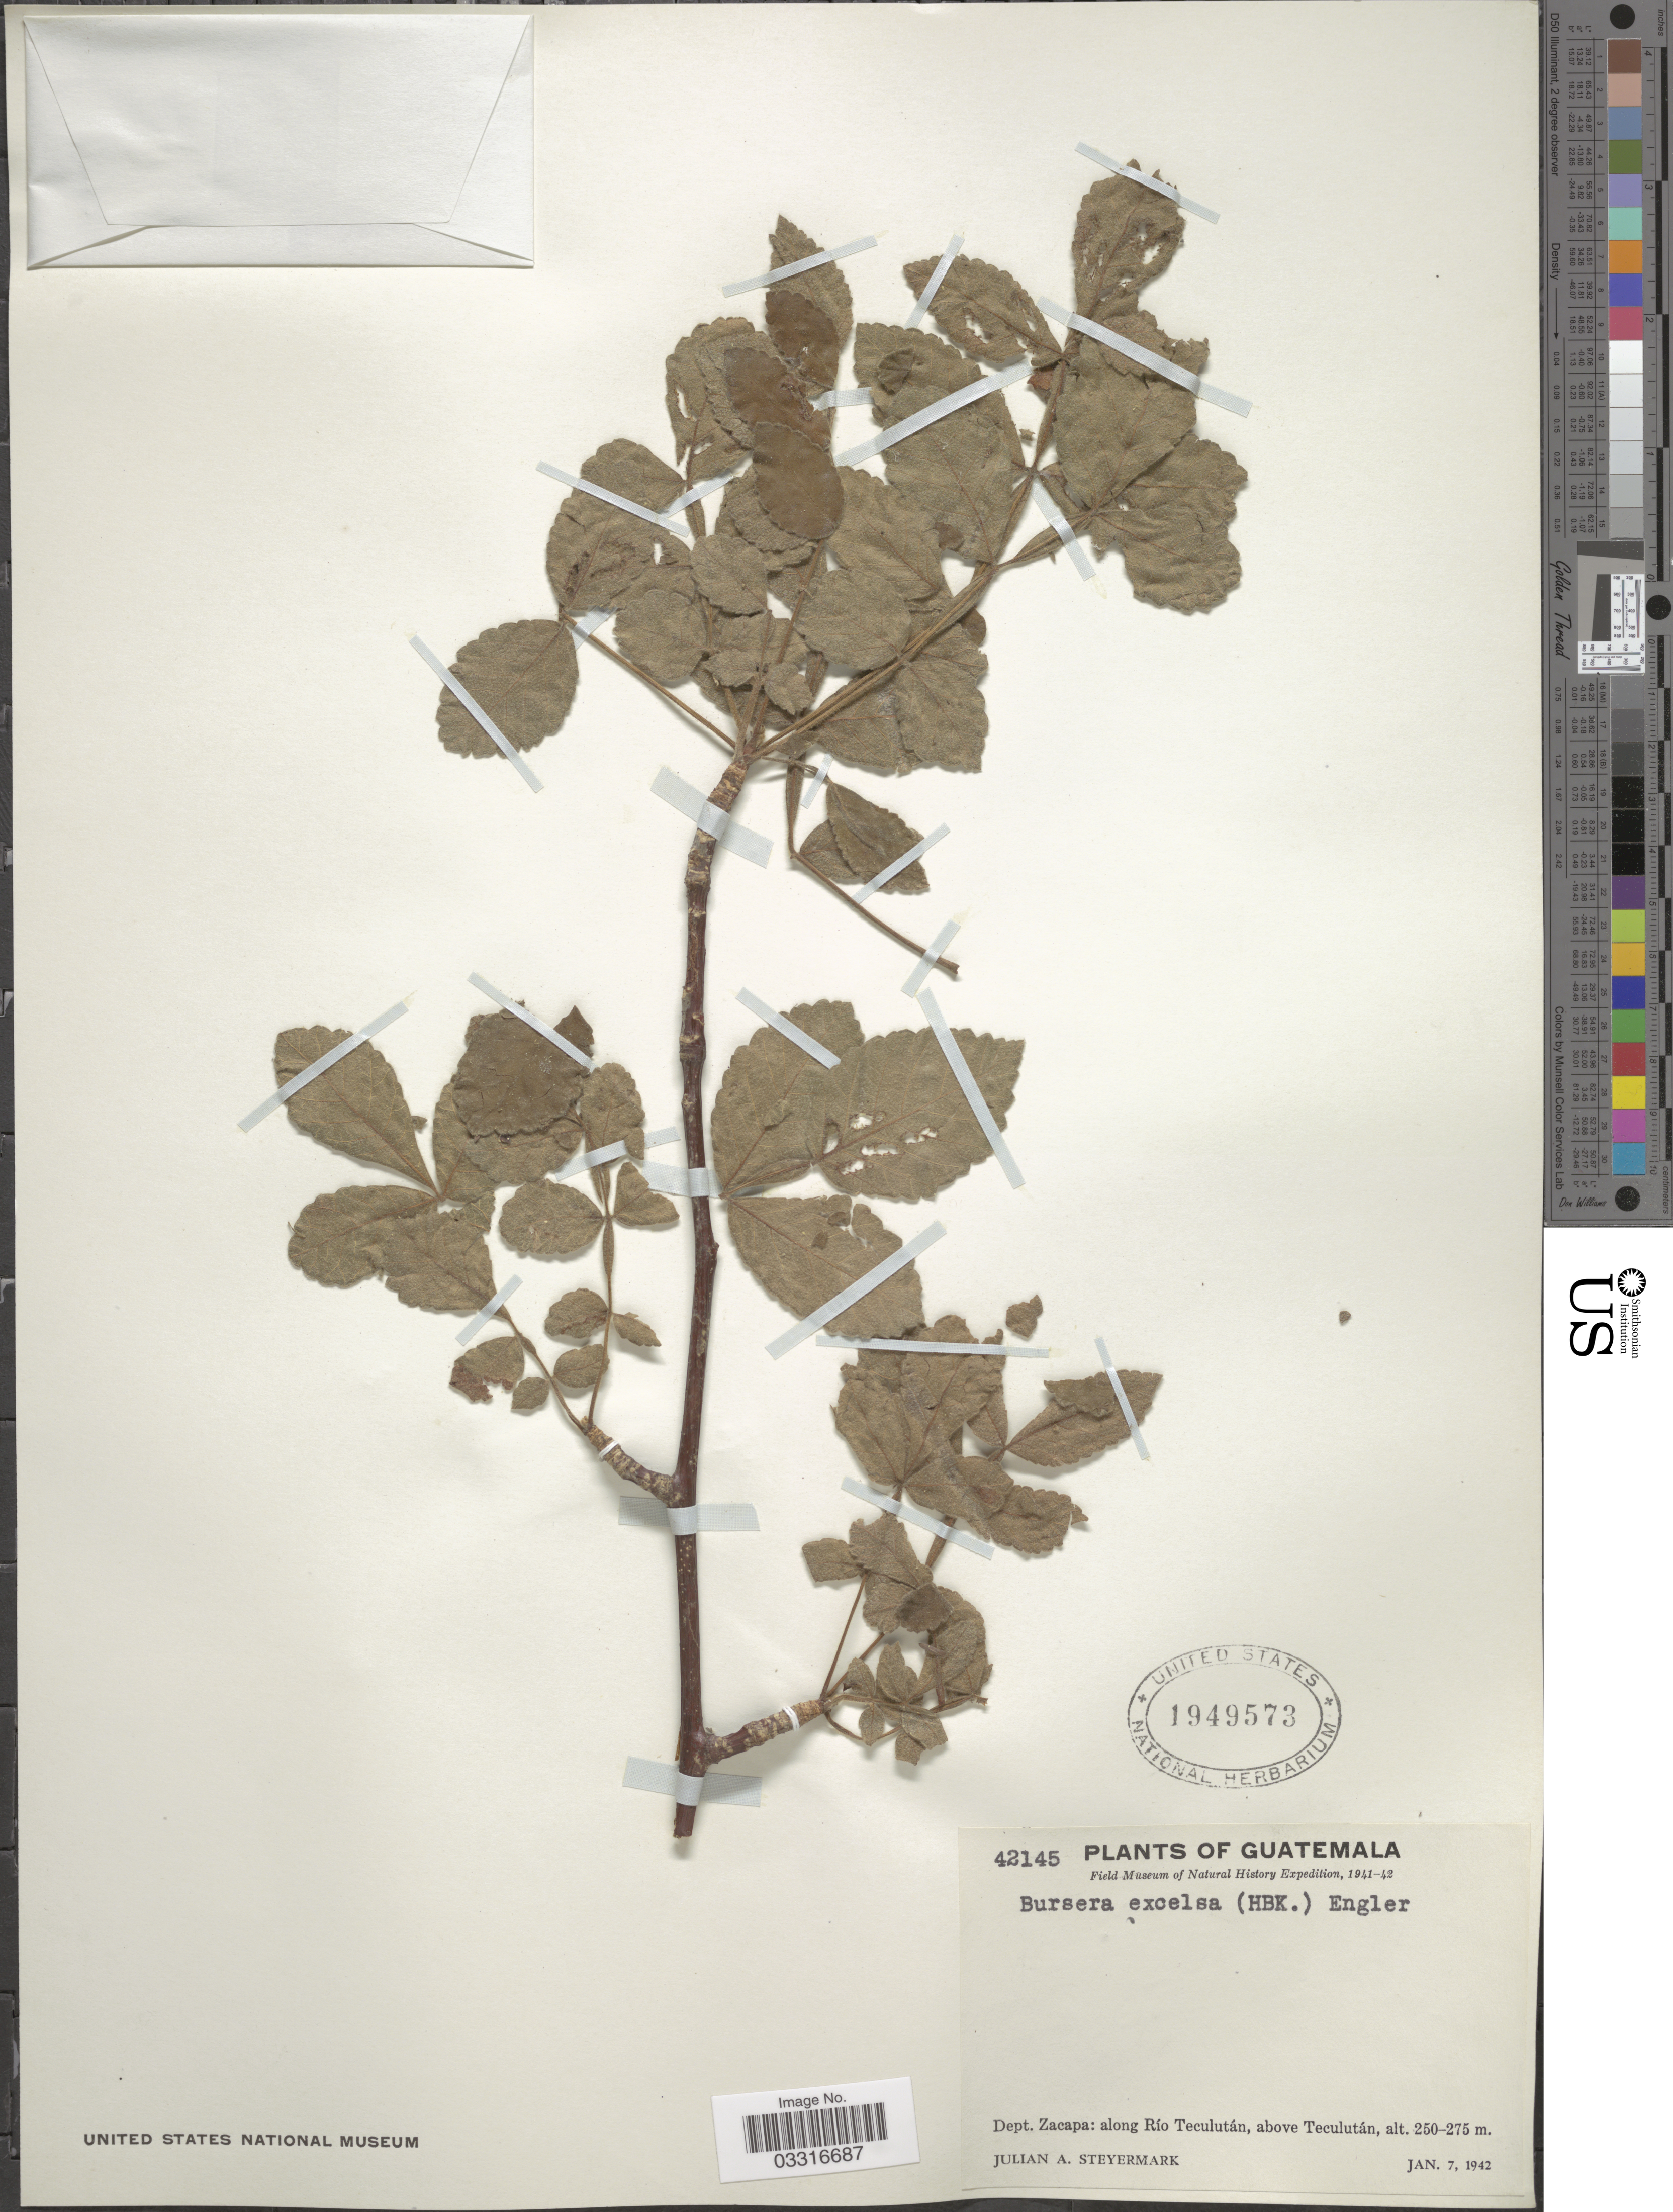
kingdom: Plantae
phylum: Tracheophyta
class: Magnoliopsida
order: Sapindales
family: Burseraceae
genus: Bursera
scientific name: Bursera excelsa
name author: (Kunth) Engl.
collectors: J. Steyermark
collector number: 42145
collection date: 1942-01-07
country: Guatemala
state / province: Zacapa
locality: Dept. Zacapa: along Río Teculután, above Teculután.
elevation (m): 250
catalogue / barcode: US 1949573